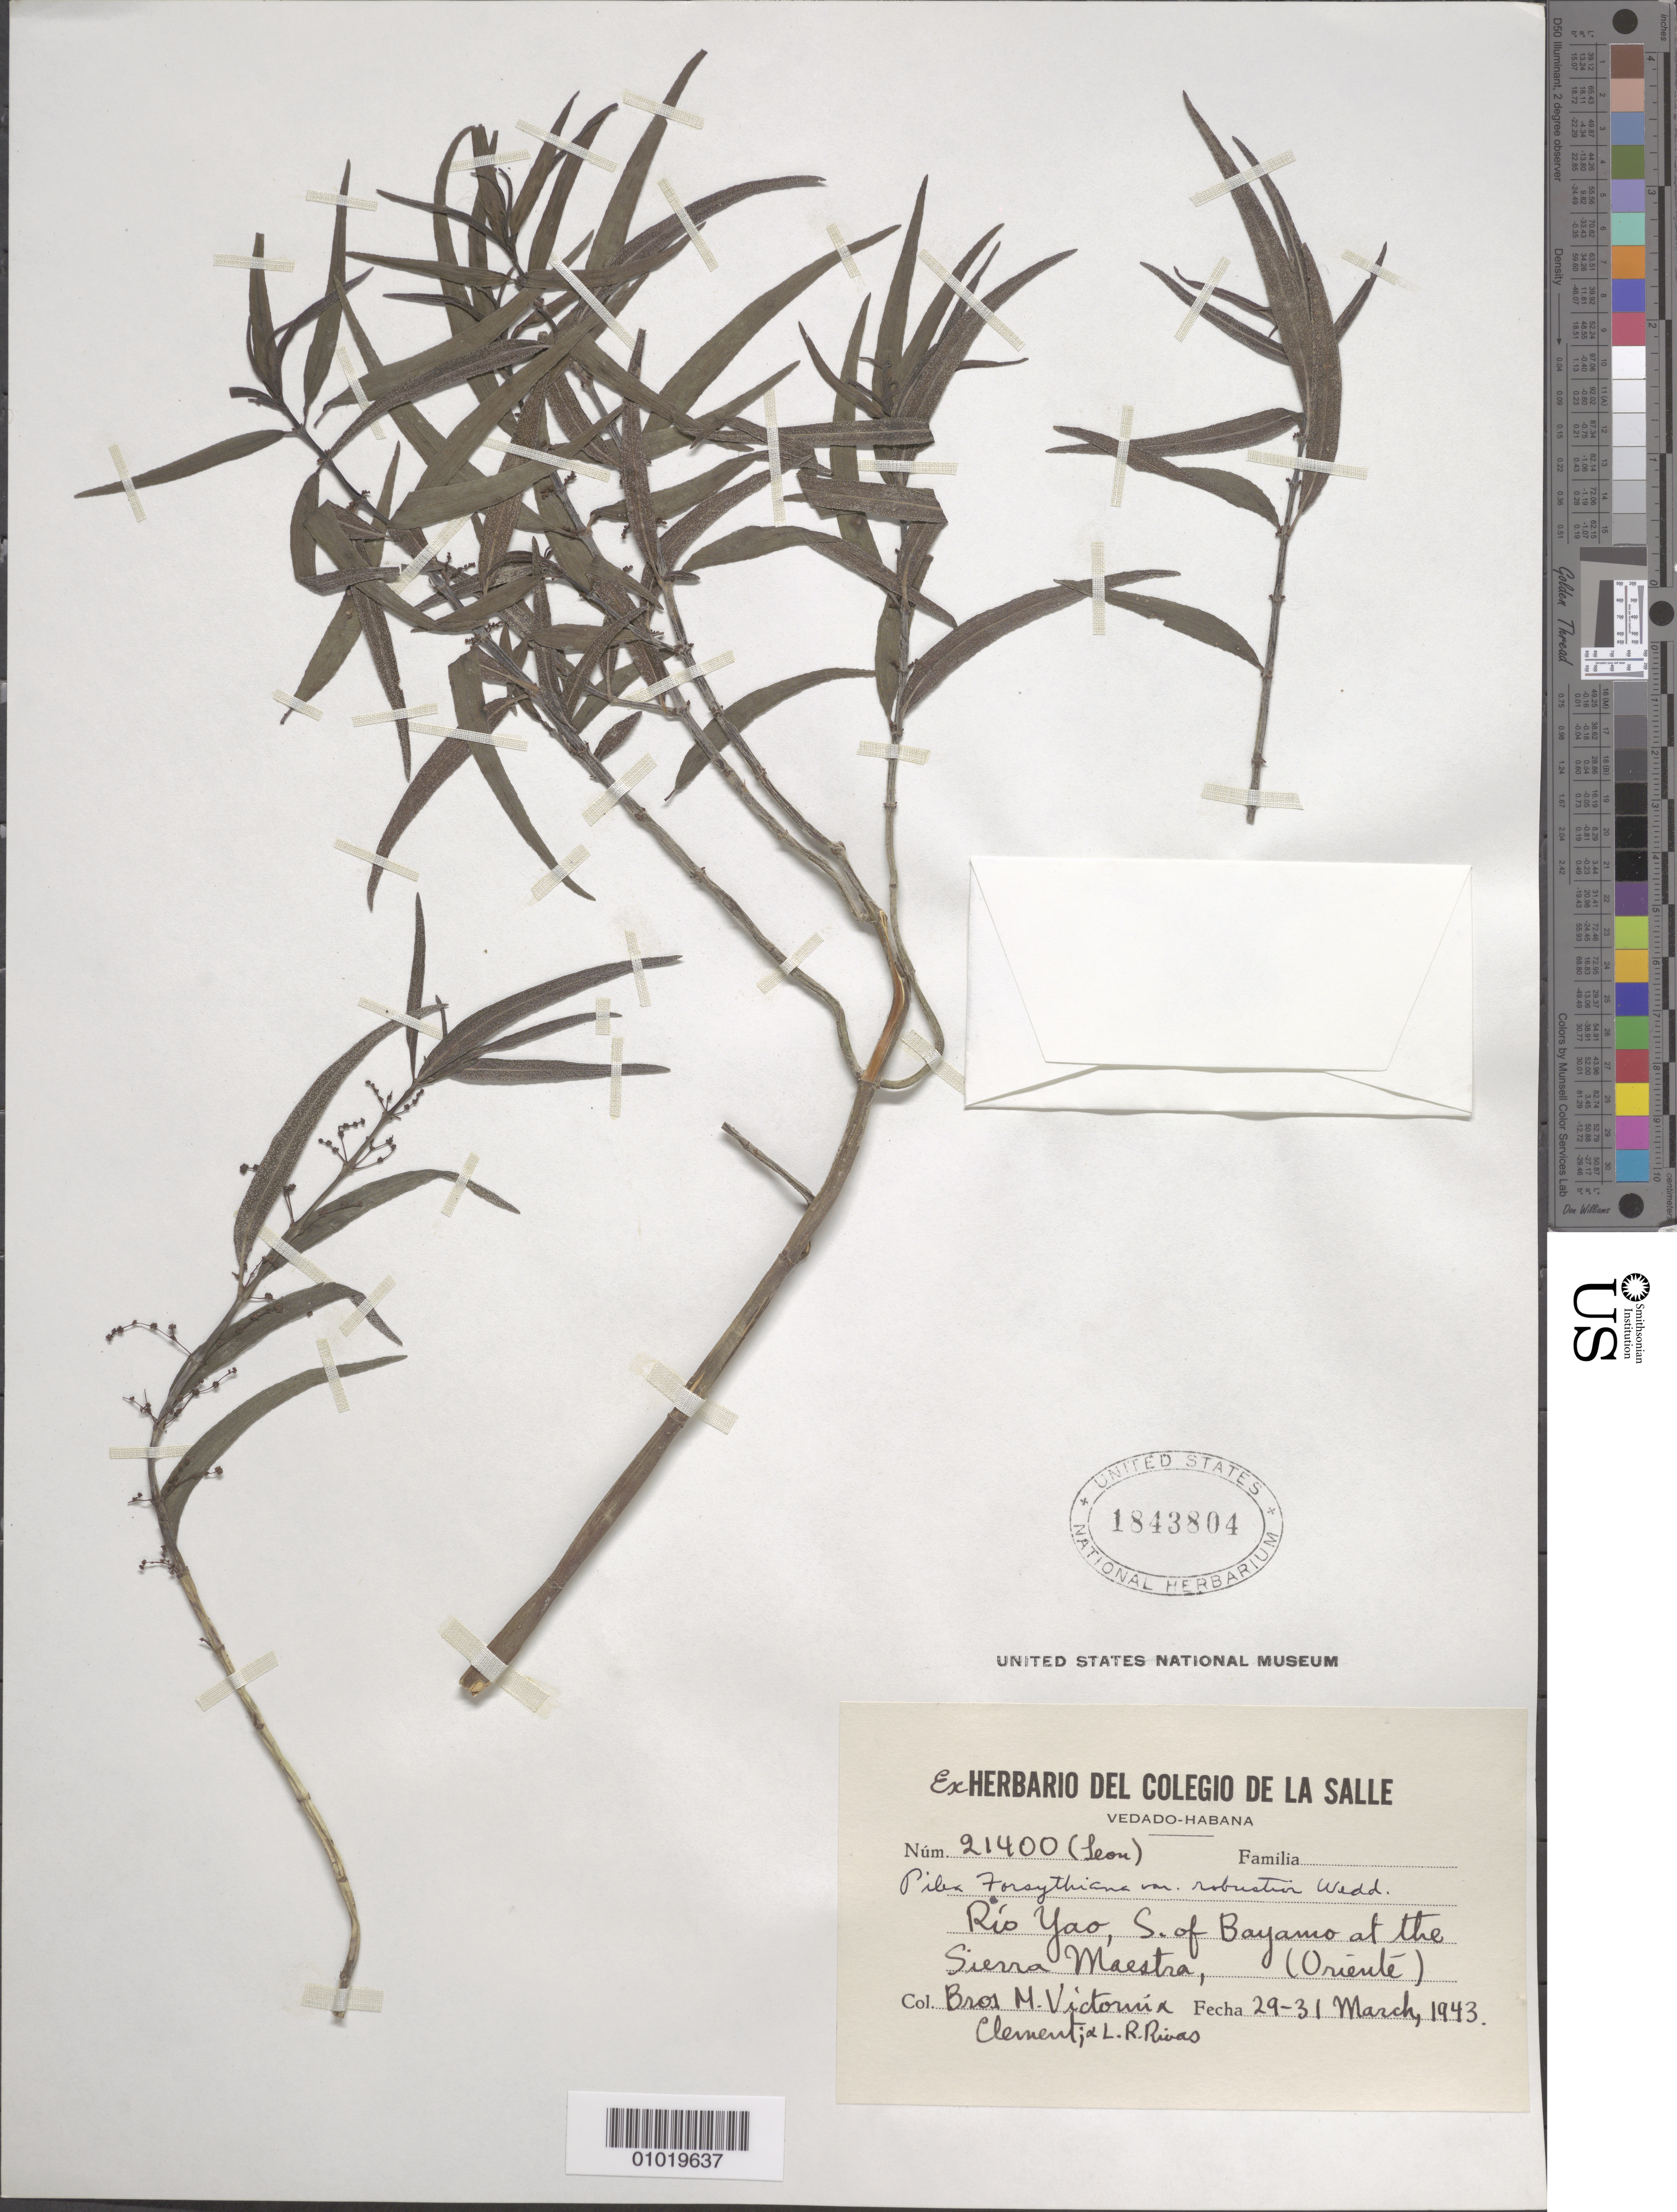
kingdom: Plantae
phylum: Tracheophyta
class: Magnoliopsida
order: Rosales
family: Urticaceae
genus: Pilea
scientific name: Pilea forsythiana var. forsythiana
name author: Wedd.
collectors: F. Victorin, B. Clement & L. Rivas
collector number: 21400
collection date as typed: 29 Mar 1943 to 31 Mar 1943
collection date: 1943-03-29/1943-03-31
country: Cuba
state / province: Oriente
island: Cuba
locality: Rio Yao, S of Bayamo at the Sierra Maestra, Oriente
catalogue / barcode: US 1843804